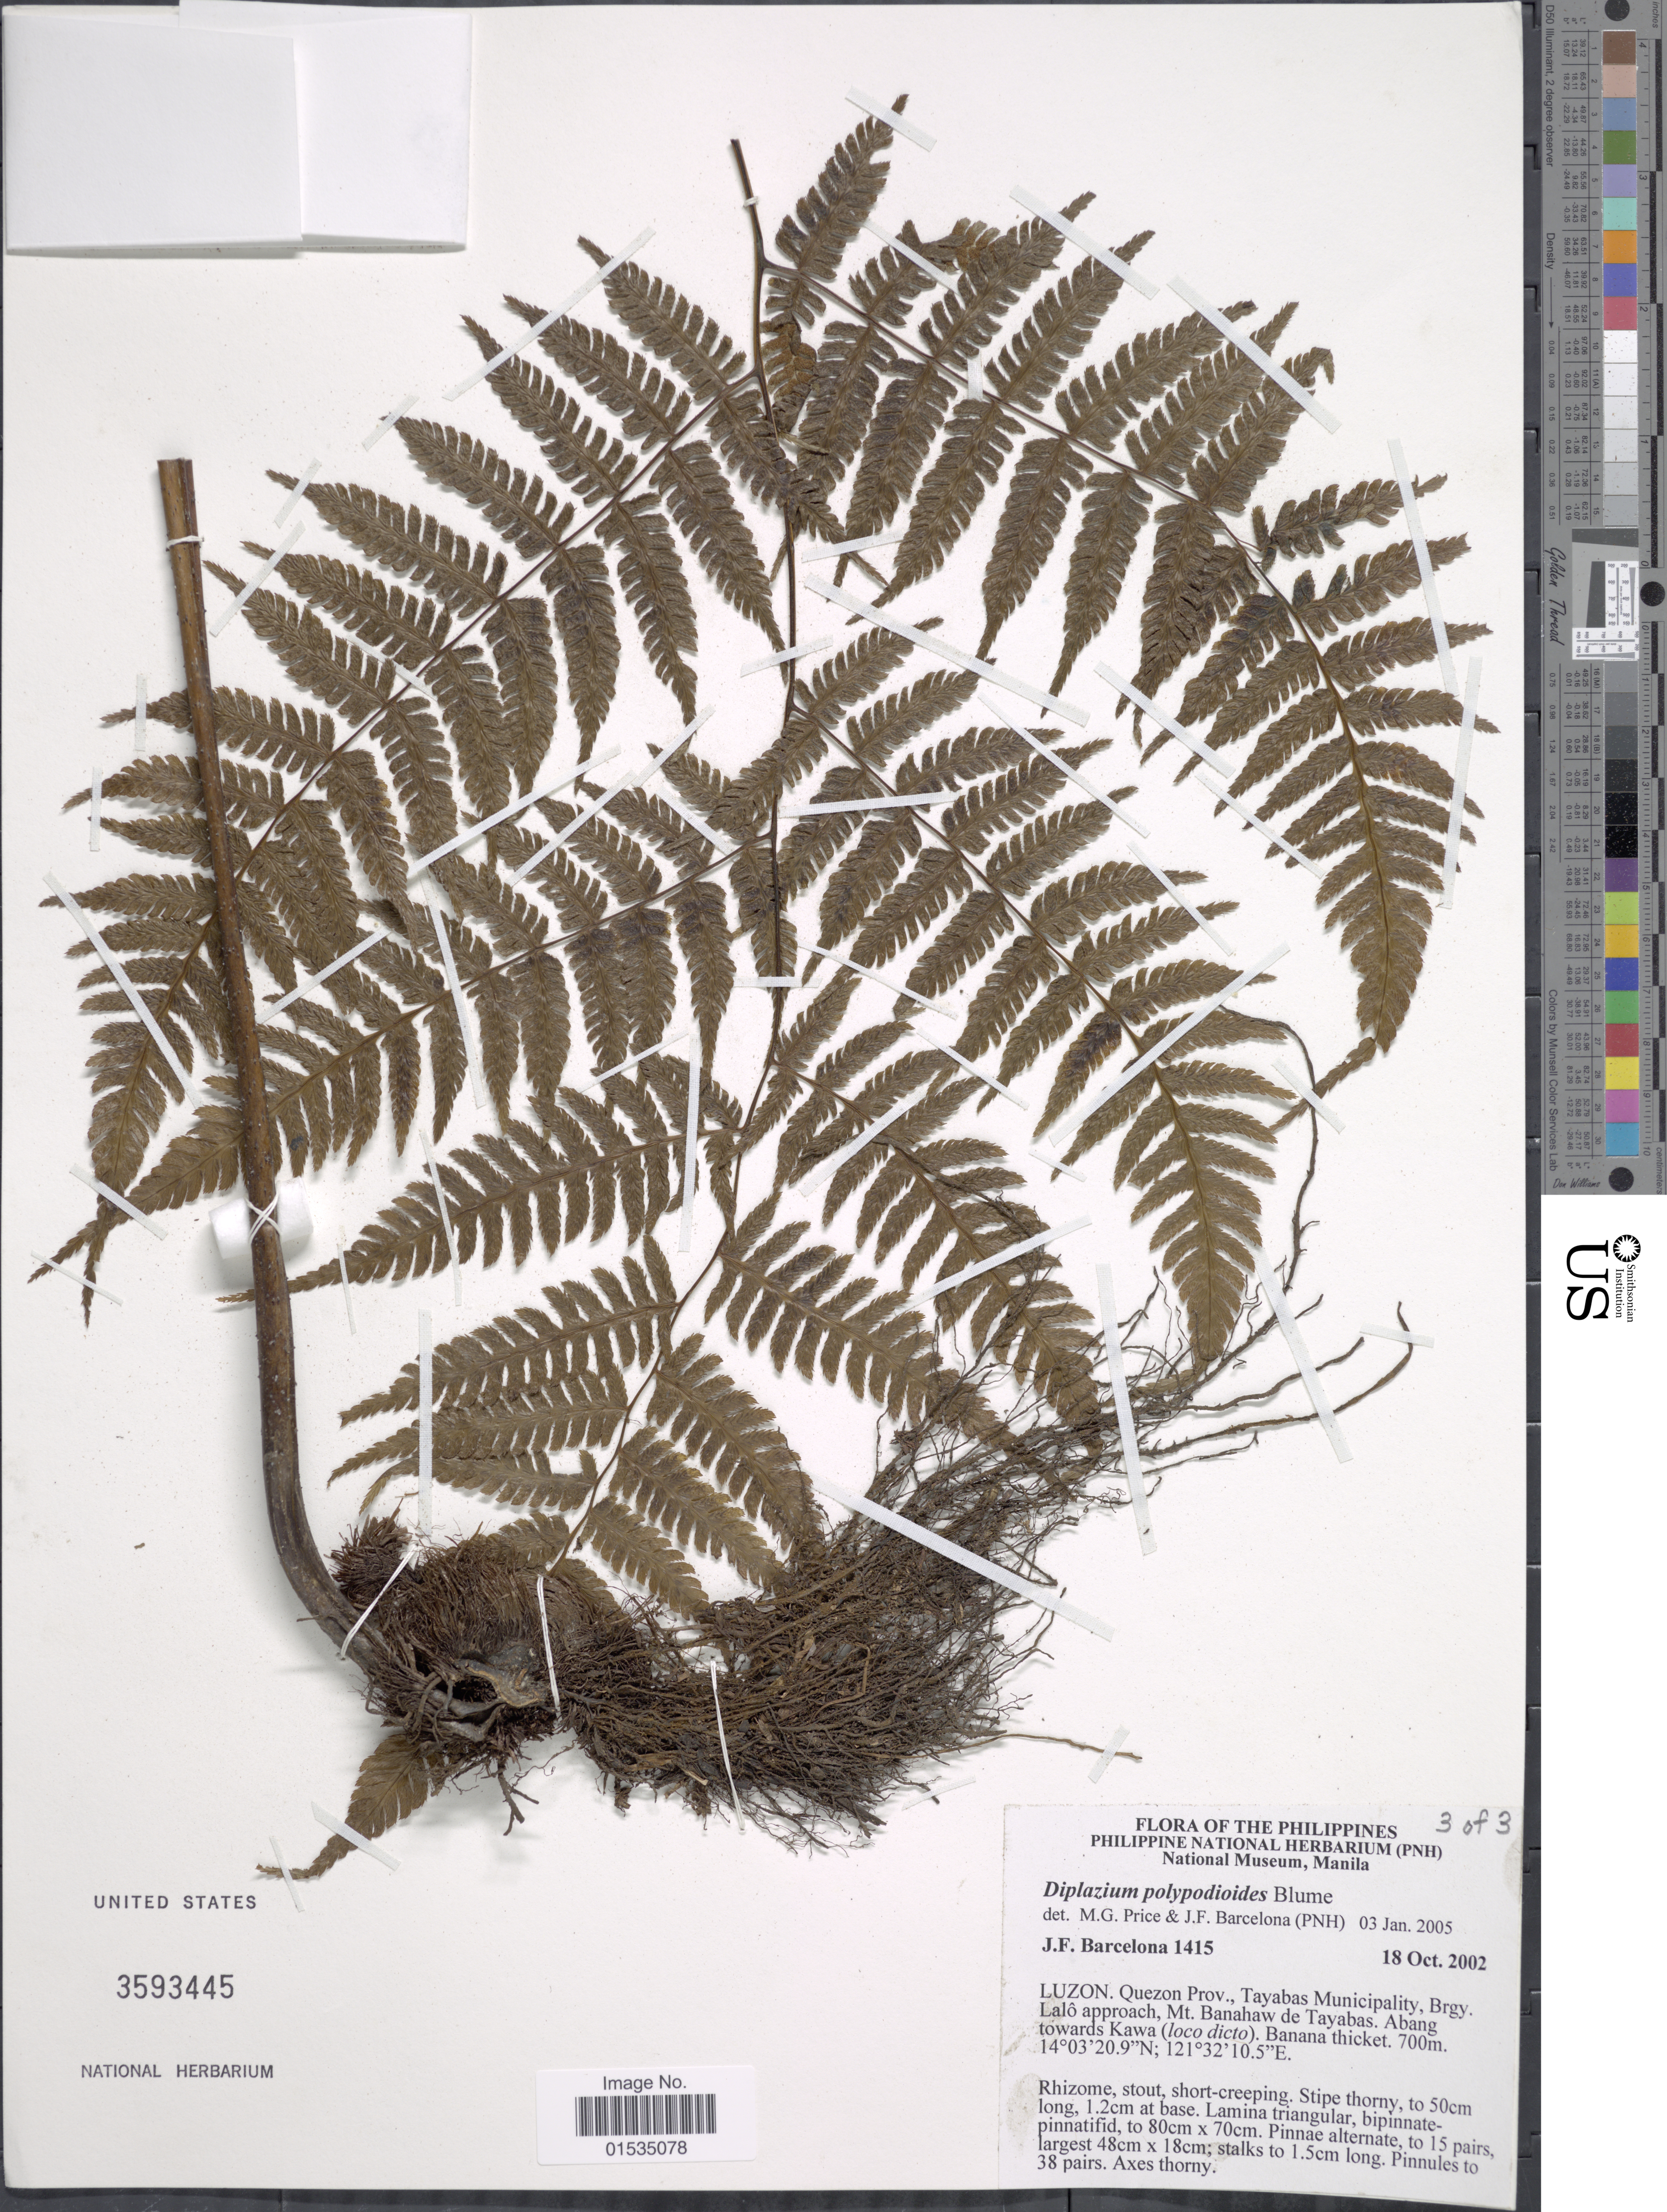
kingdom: Plantae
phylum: Tracheophyta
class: Polypodiopsida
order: Polypodiales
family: Athyriaceae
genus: Diplazium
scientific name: Diplazium polypodioides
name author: Blume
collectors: J. F. Barcelona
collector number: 1415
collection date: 2002-10-18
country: Philippines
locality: Luzon, Quezon Prov., Tayabas Municpality, Brgy, Lalo approach, Mt. Banahaw de Tayabas, Abang towards Kawa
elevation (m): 700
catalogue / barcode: US 3493445